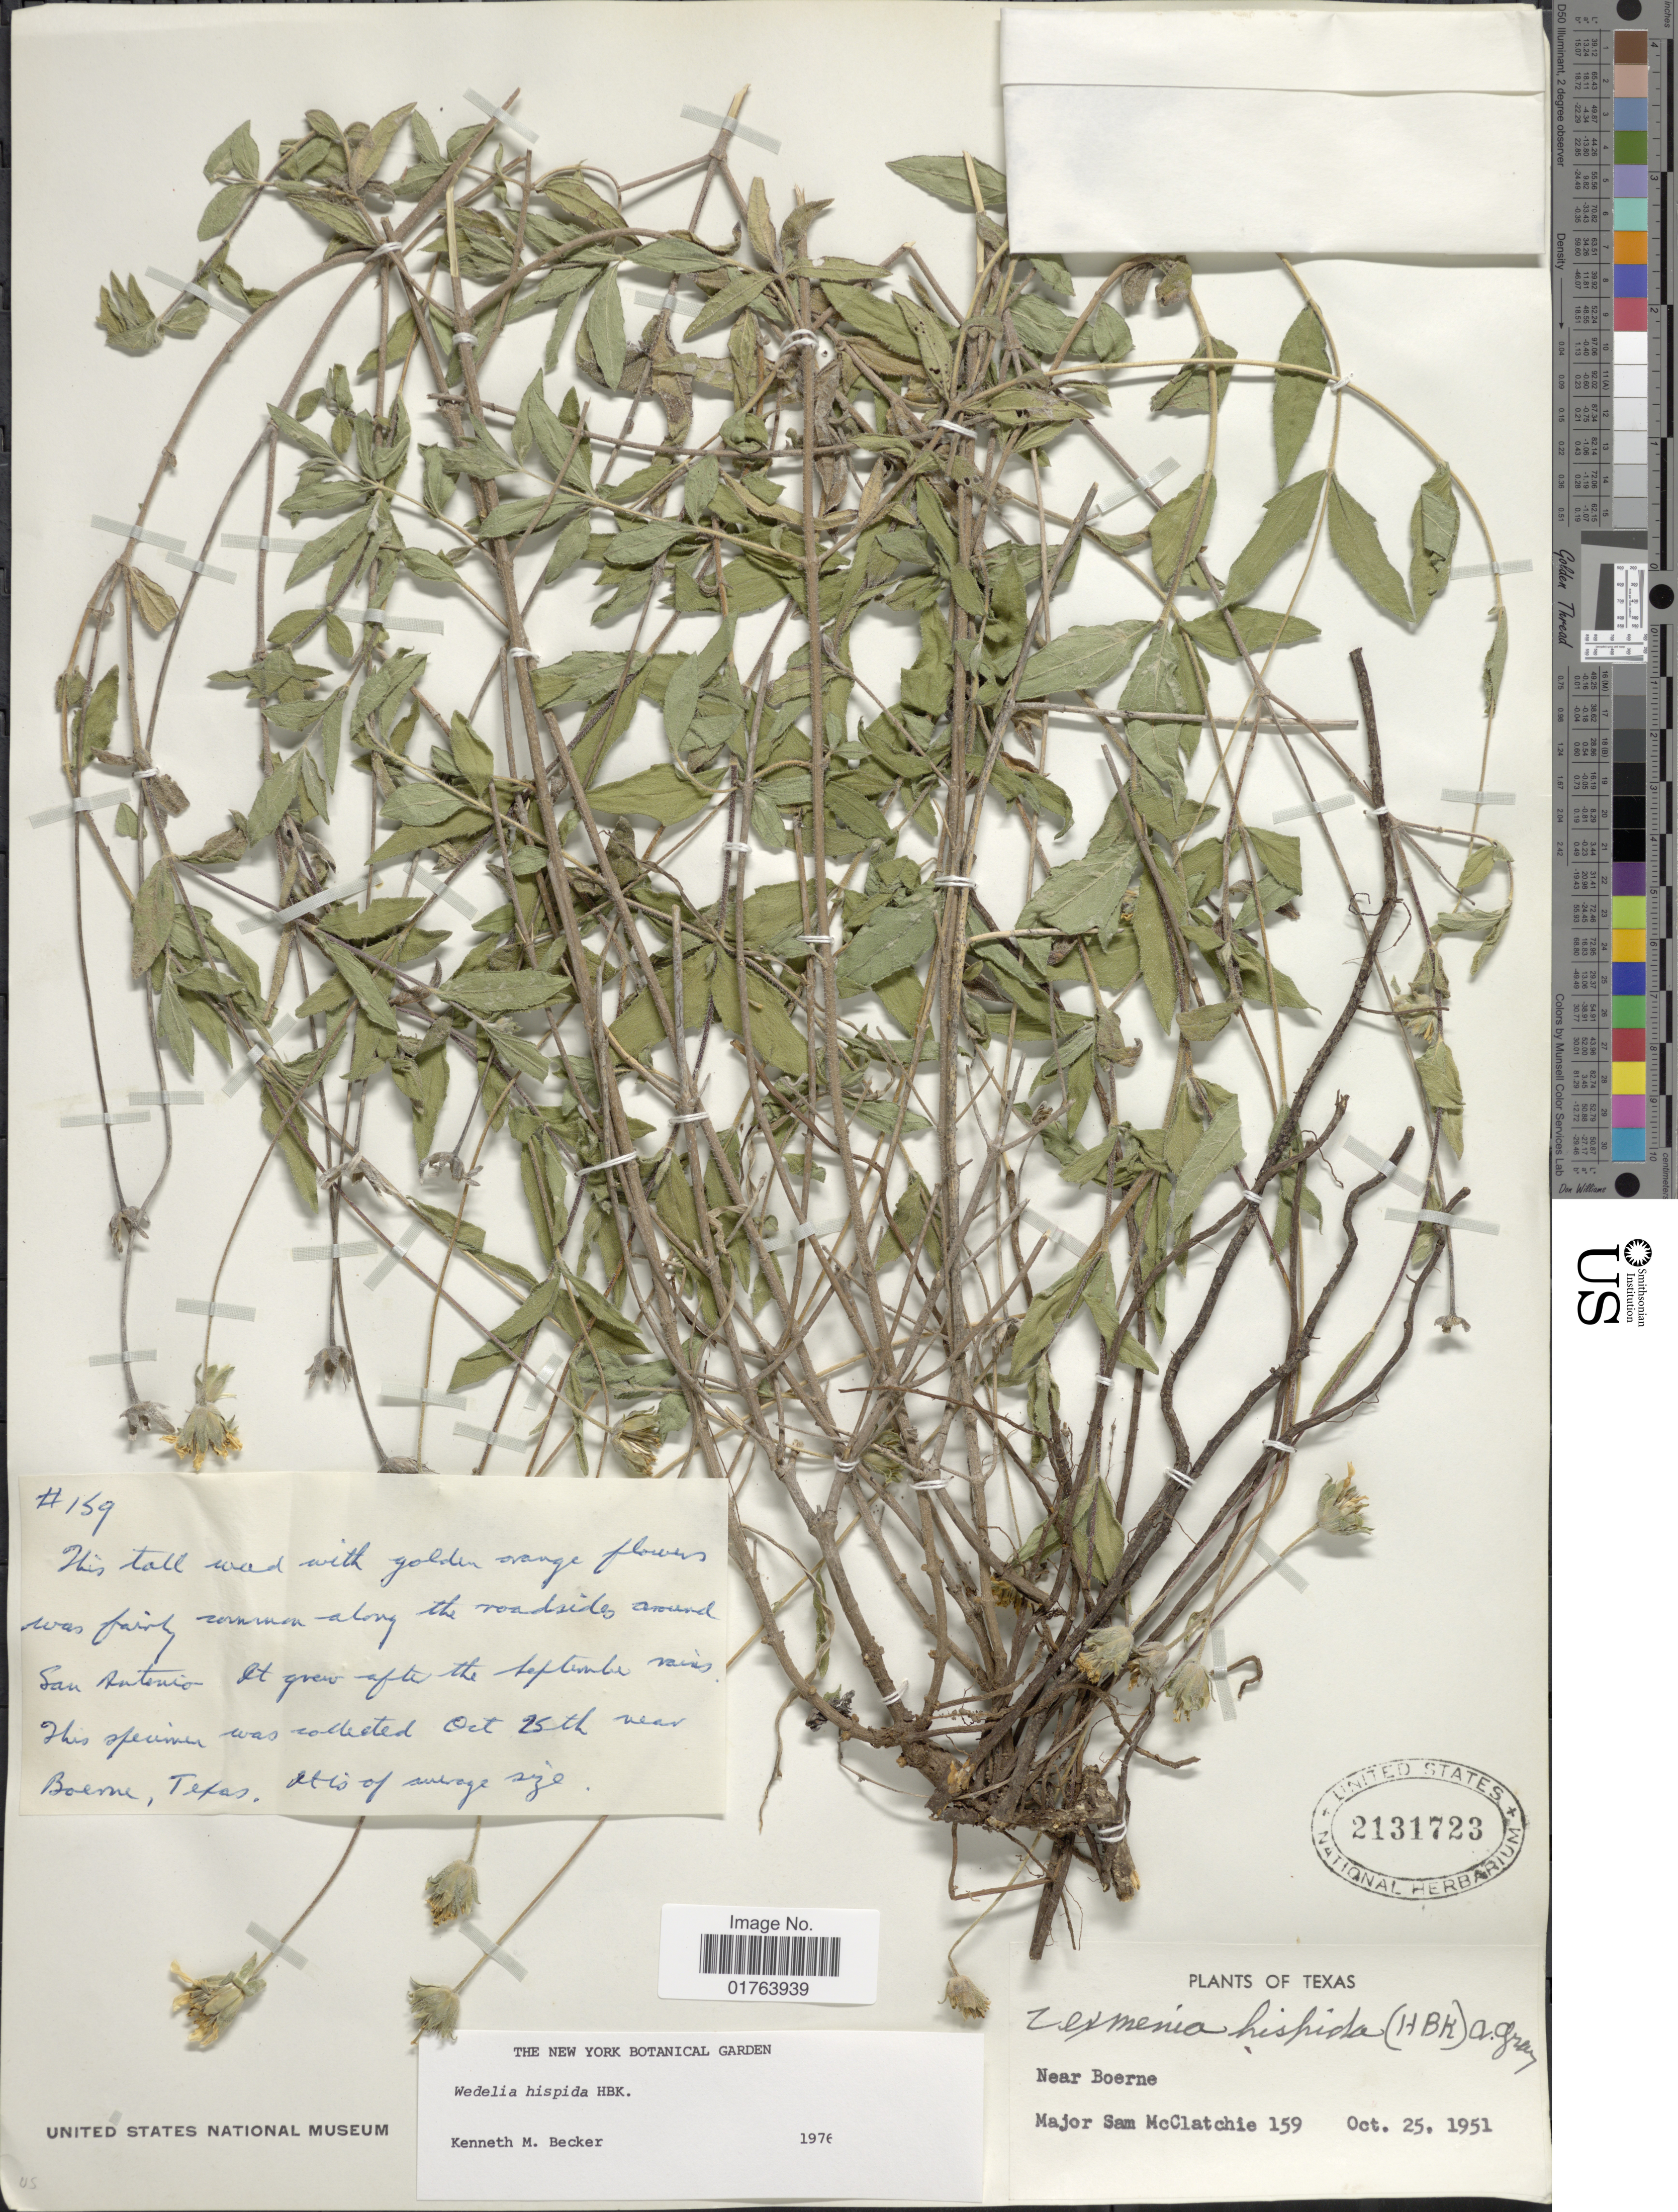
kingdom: Plantae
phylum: Tracheophyta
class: Magnoliopsida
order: Asterales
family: Asteraceae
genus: Wedelia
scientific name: Wedelia acapulcensis var. hispida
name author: (Kunth) Strother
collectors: S. McClatchie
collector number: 159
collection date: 1951-10-25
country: United States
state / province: Texas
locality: Near Boerne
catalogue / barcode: US 2131723